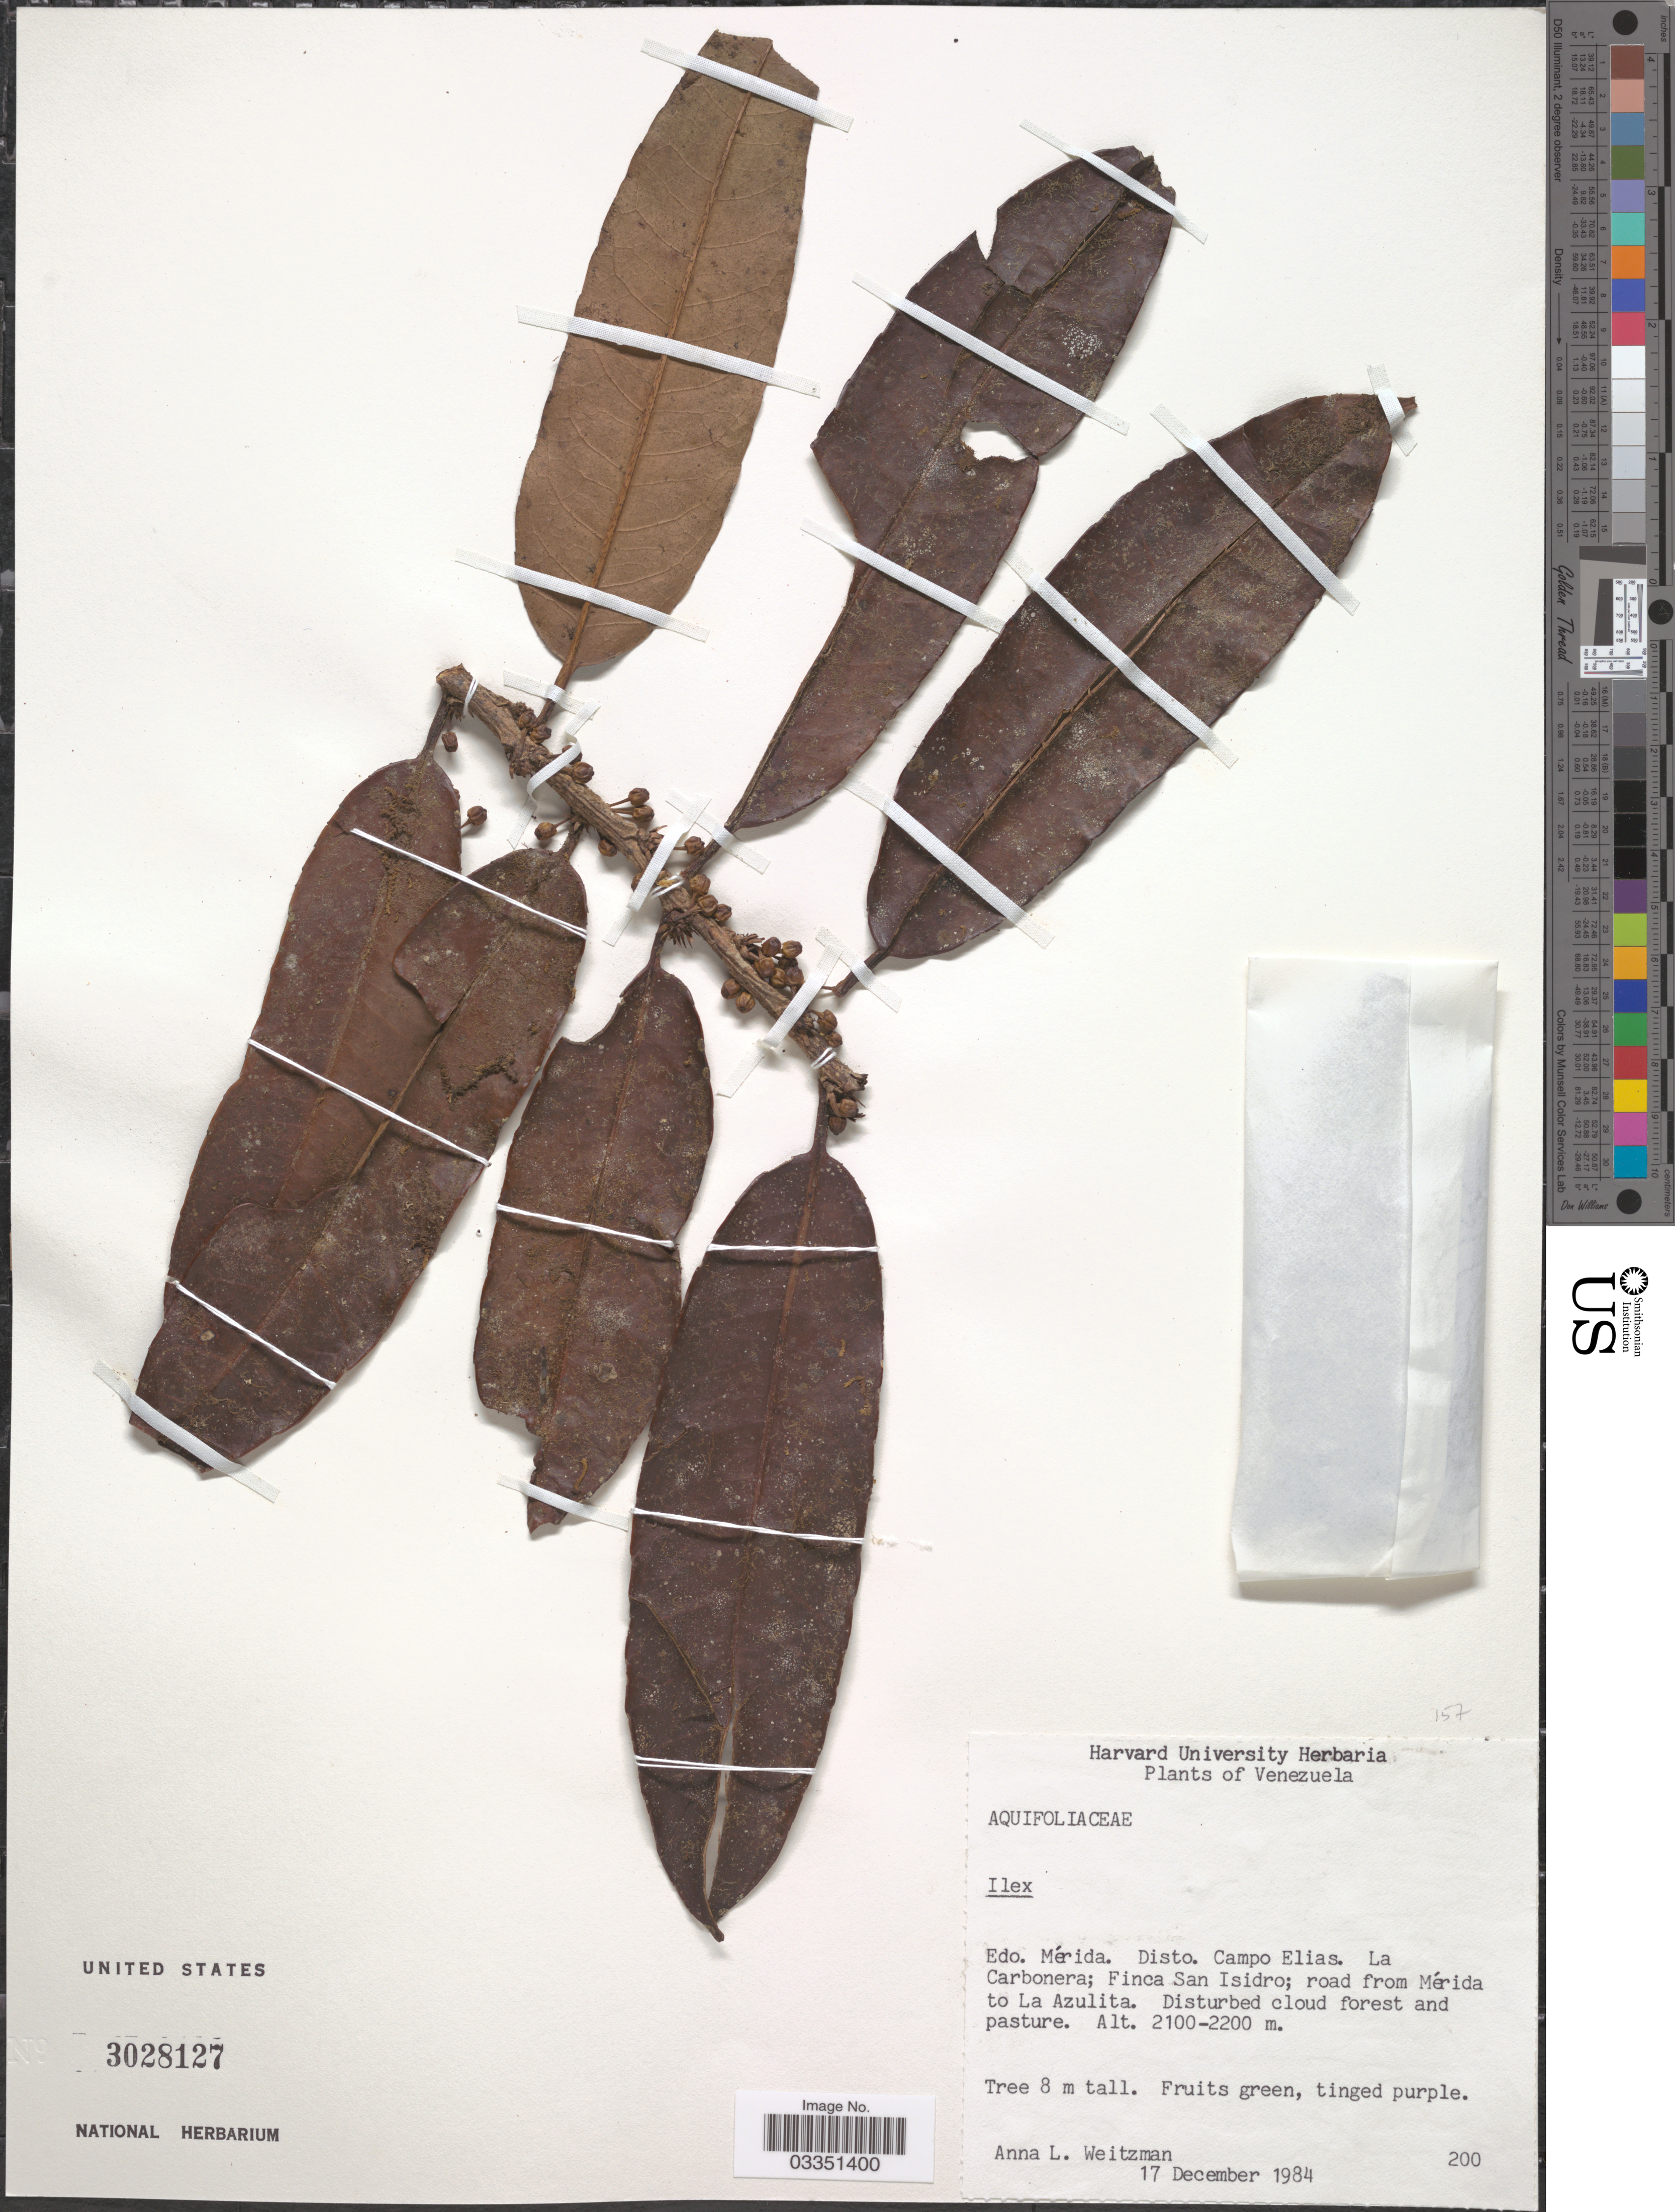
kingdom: Plantae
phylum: Tracheophyta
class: Magnoliopsida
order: Aquifoliales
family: Aquifoliaceae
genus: Ilex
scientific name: Ilex sp.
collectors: A. L. Weitzman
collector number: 200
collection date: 1984-12-17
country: Venezuela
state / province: Mérida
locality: Disto. Campo Elias. La Carbonera; Finca San Isidro; road from Mérida to La Azulita.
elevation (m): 2100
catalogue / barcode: US 3028127